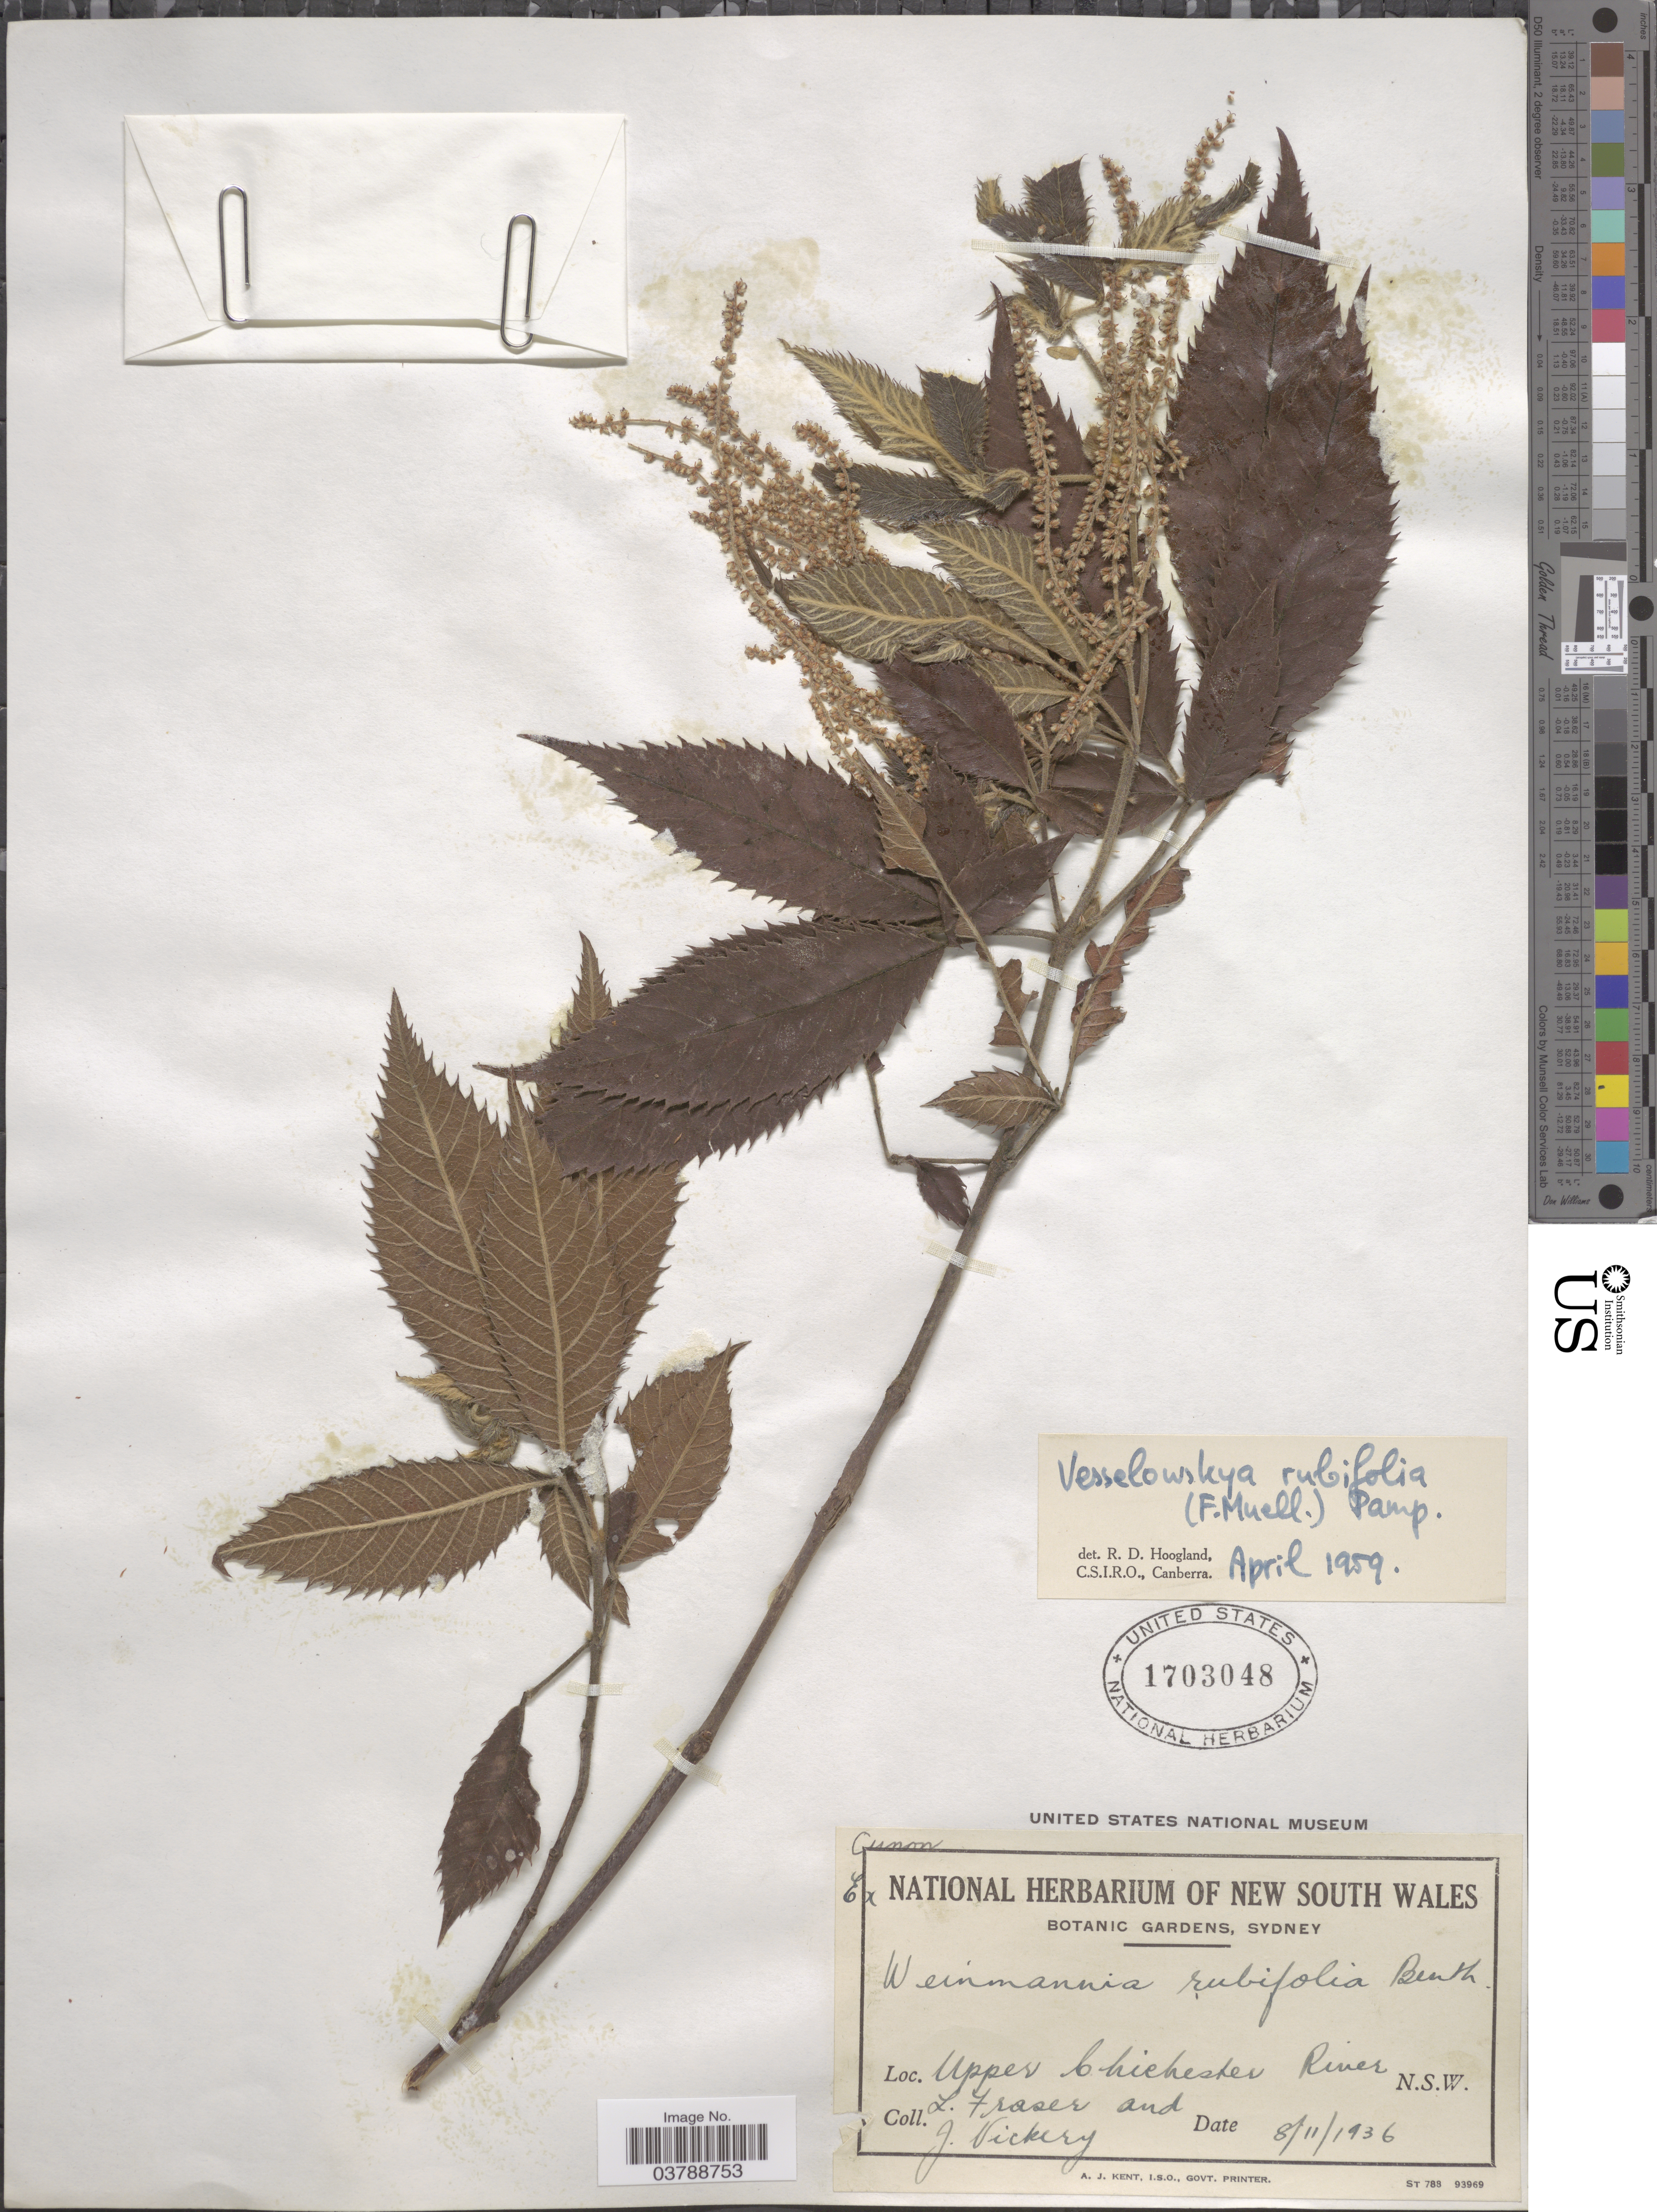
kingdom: Plantae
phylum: Tracheophyta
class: Magnoliopsida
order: Oxalidales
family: Cunoniaceae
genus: Vesselowskya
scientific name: Vesselowskya rubifolia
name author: Pamp.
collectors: L. Fraser & J. Vickery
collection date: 1936-11-08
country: Australia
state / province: New South Wales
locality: Upper Chichester River.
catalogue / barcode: US 1703048